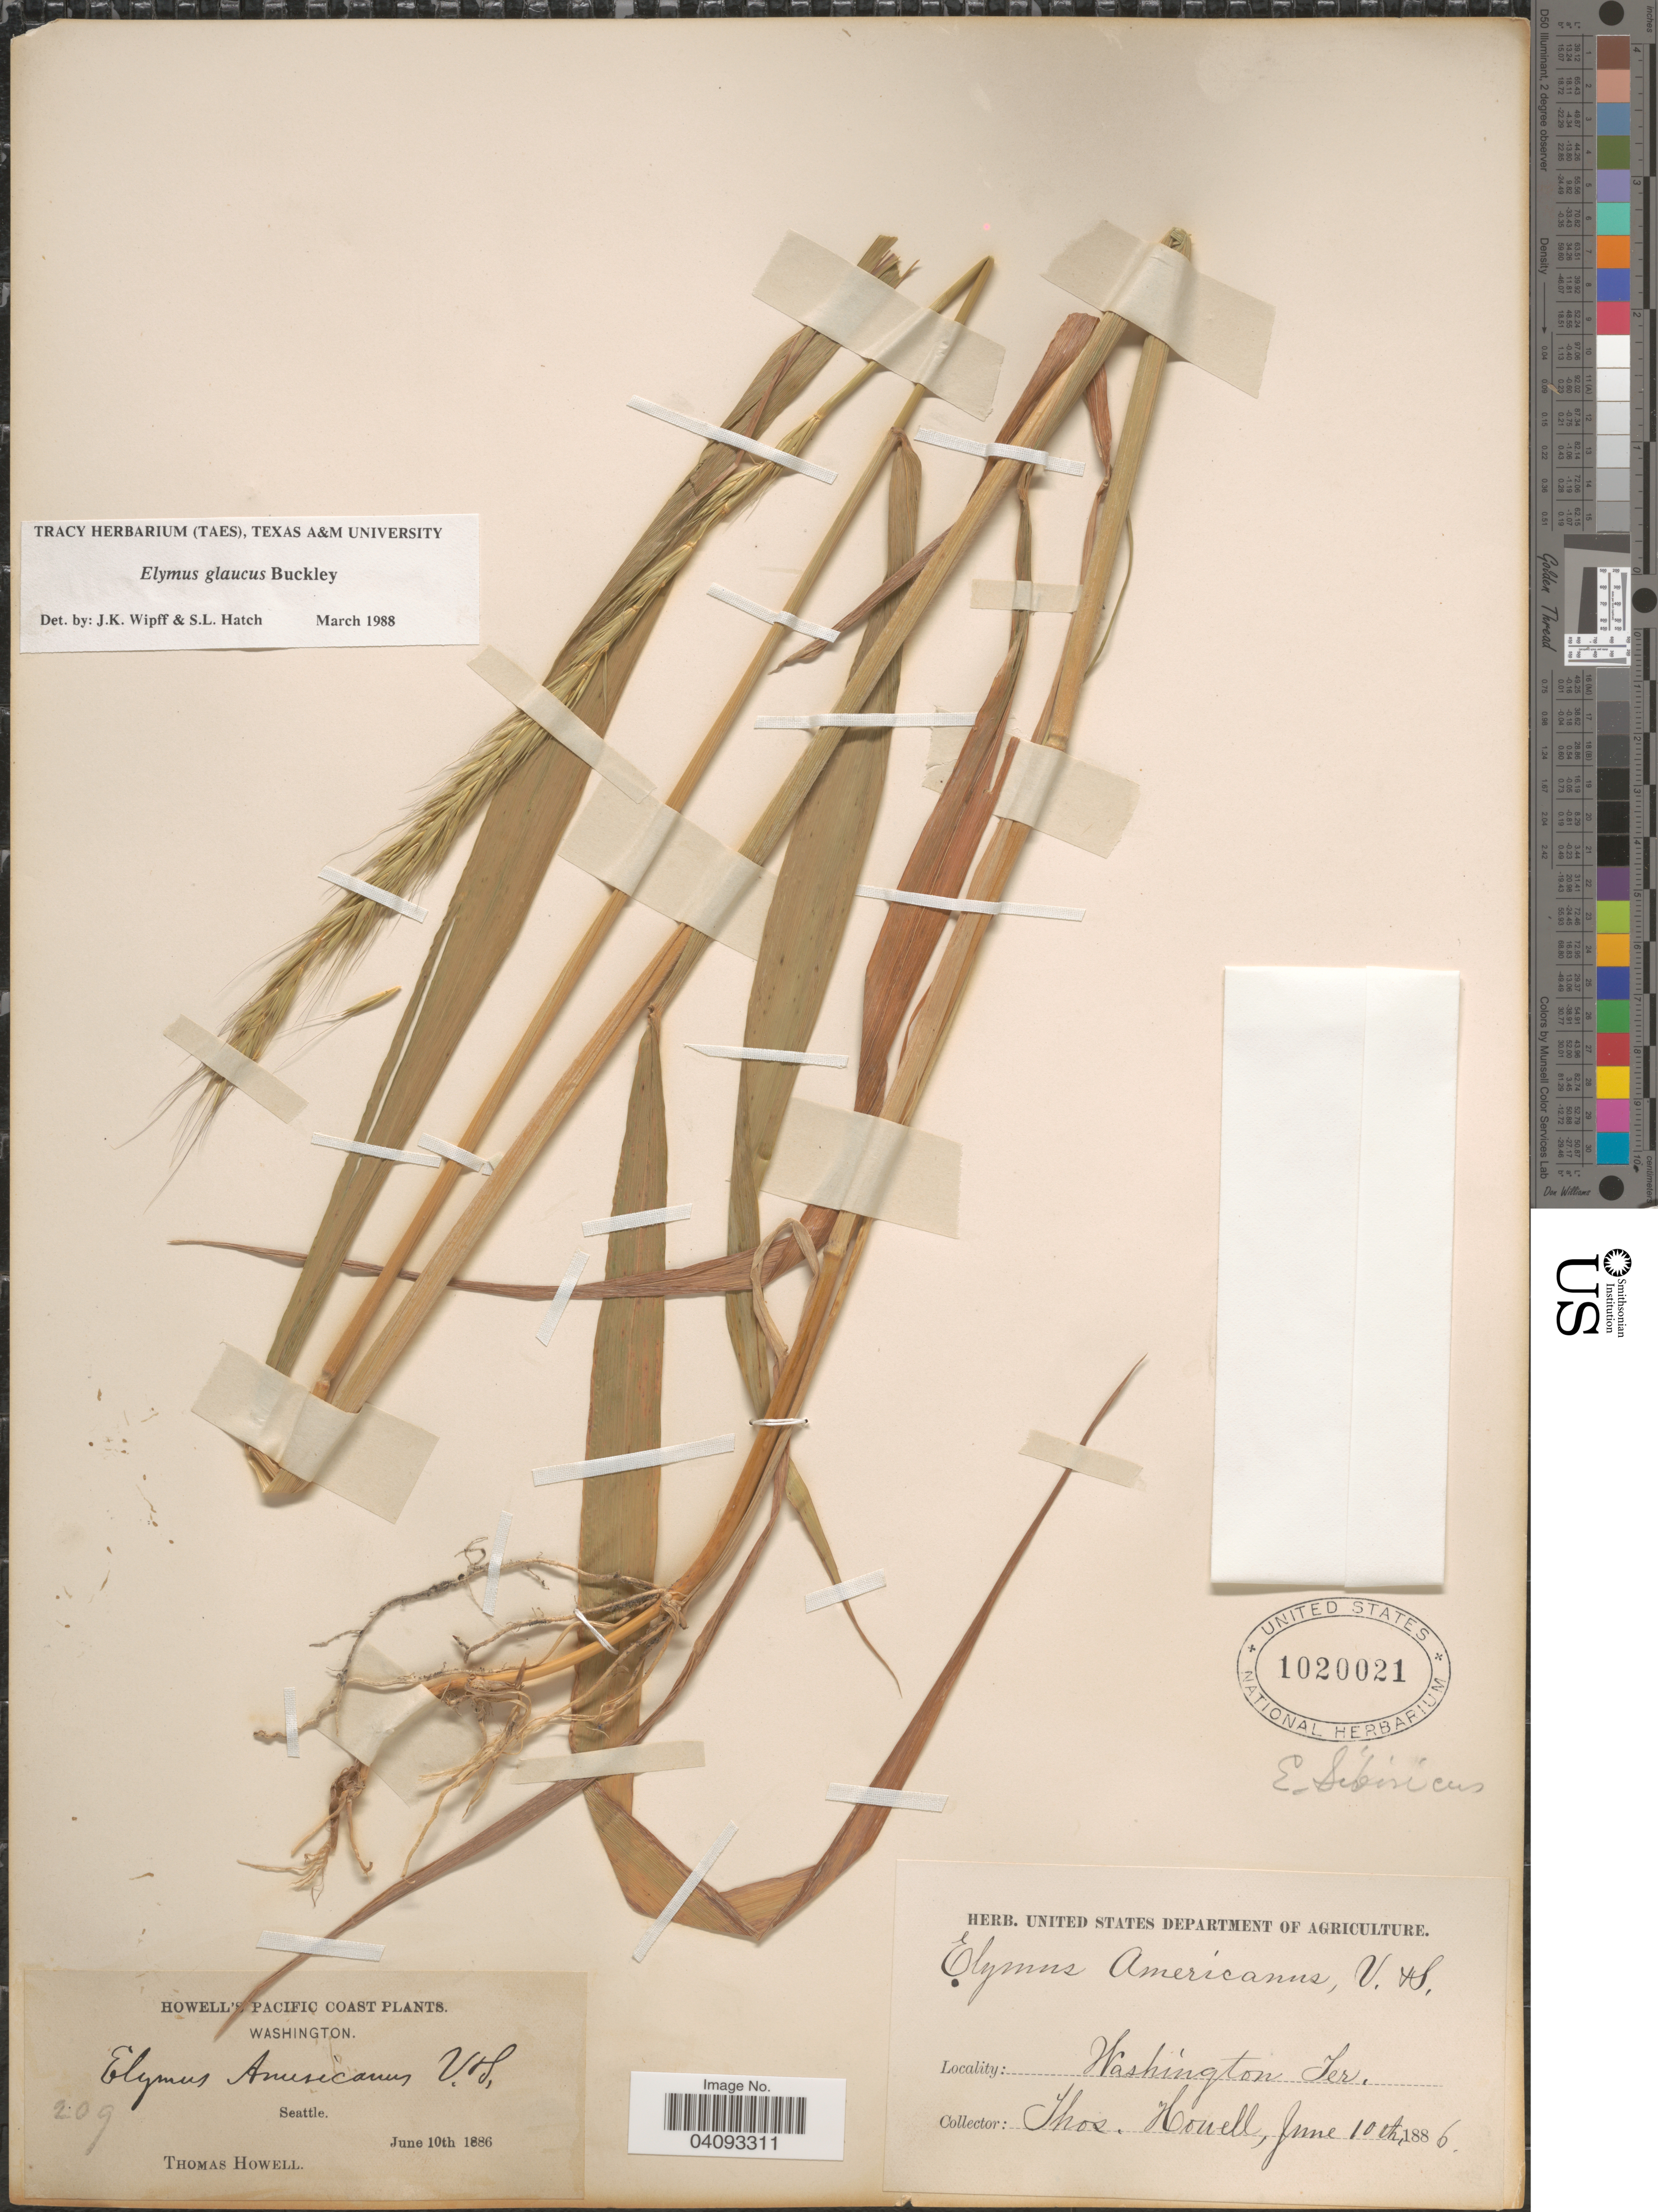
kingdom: Plantae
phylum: Tracheophyta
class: Liliopsida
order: Poales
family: Poaceae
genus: Elymus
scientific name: Elymus glaucus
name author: Buckley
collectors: T. Howell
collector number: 209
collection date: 1886-06-10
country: United States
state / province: Washington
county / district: King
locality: Pacific Coast. Seattle. Washington Terr.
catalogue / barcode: US 1020021